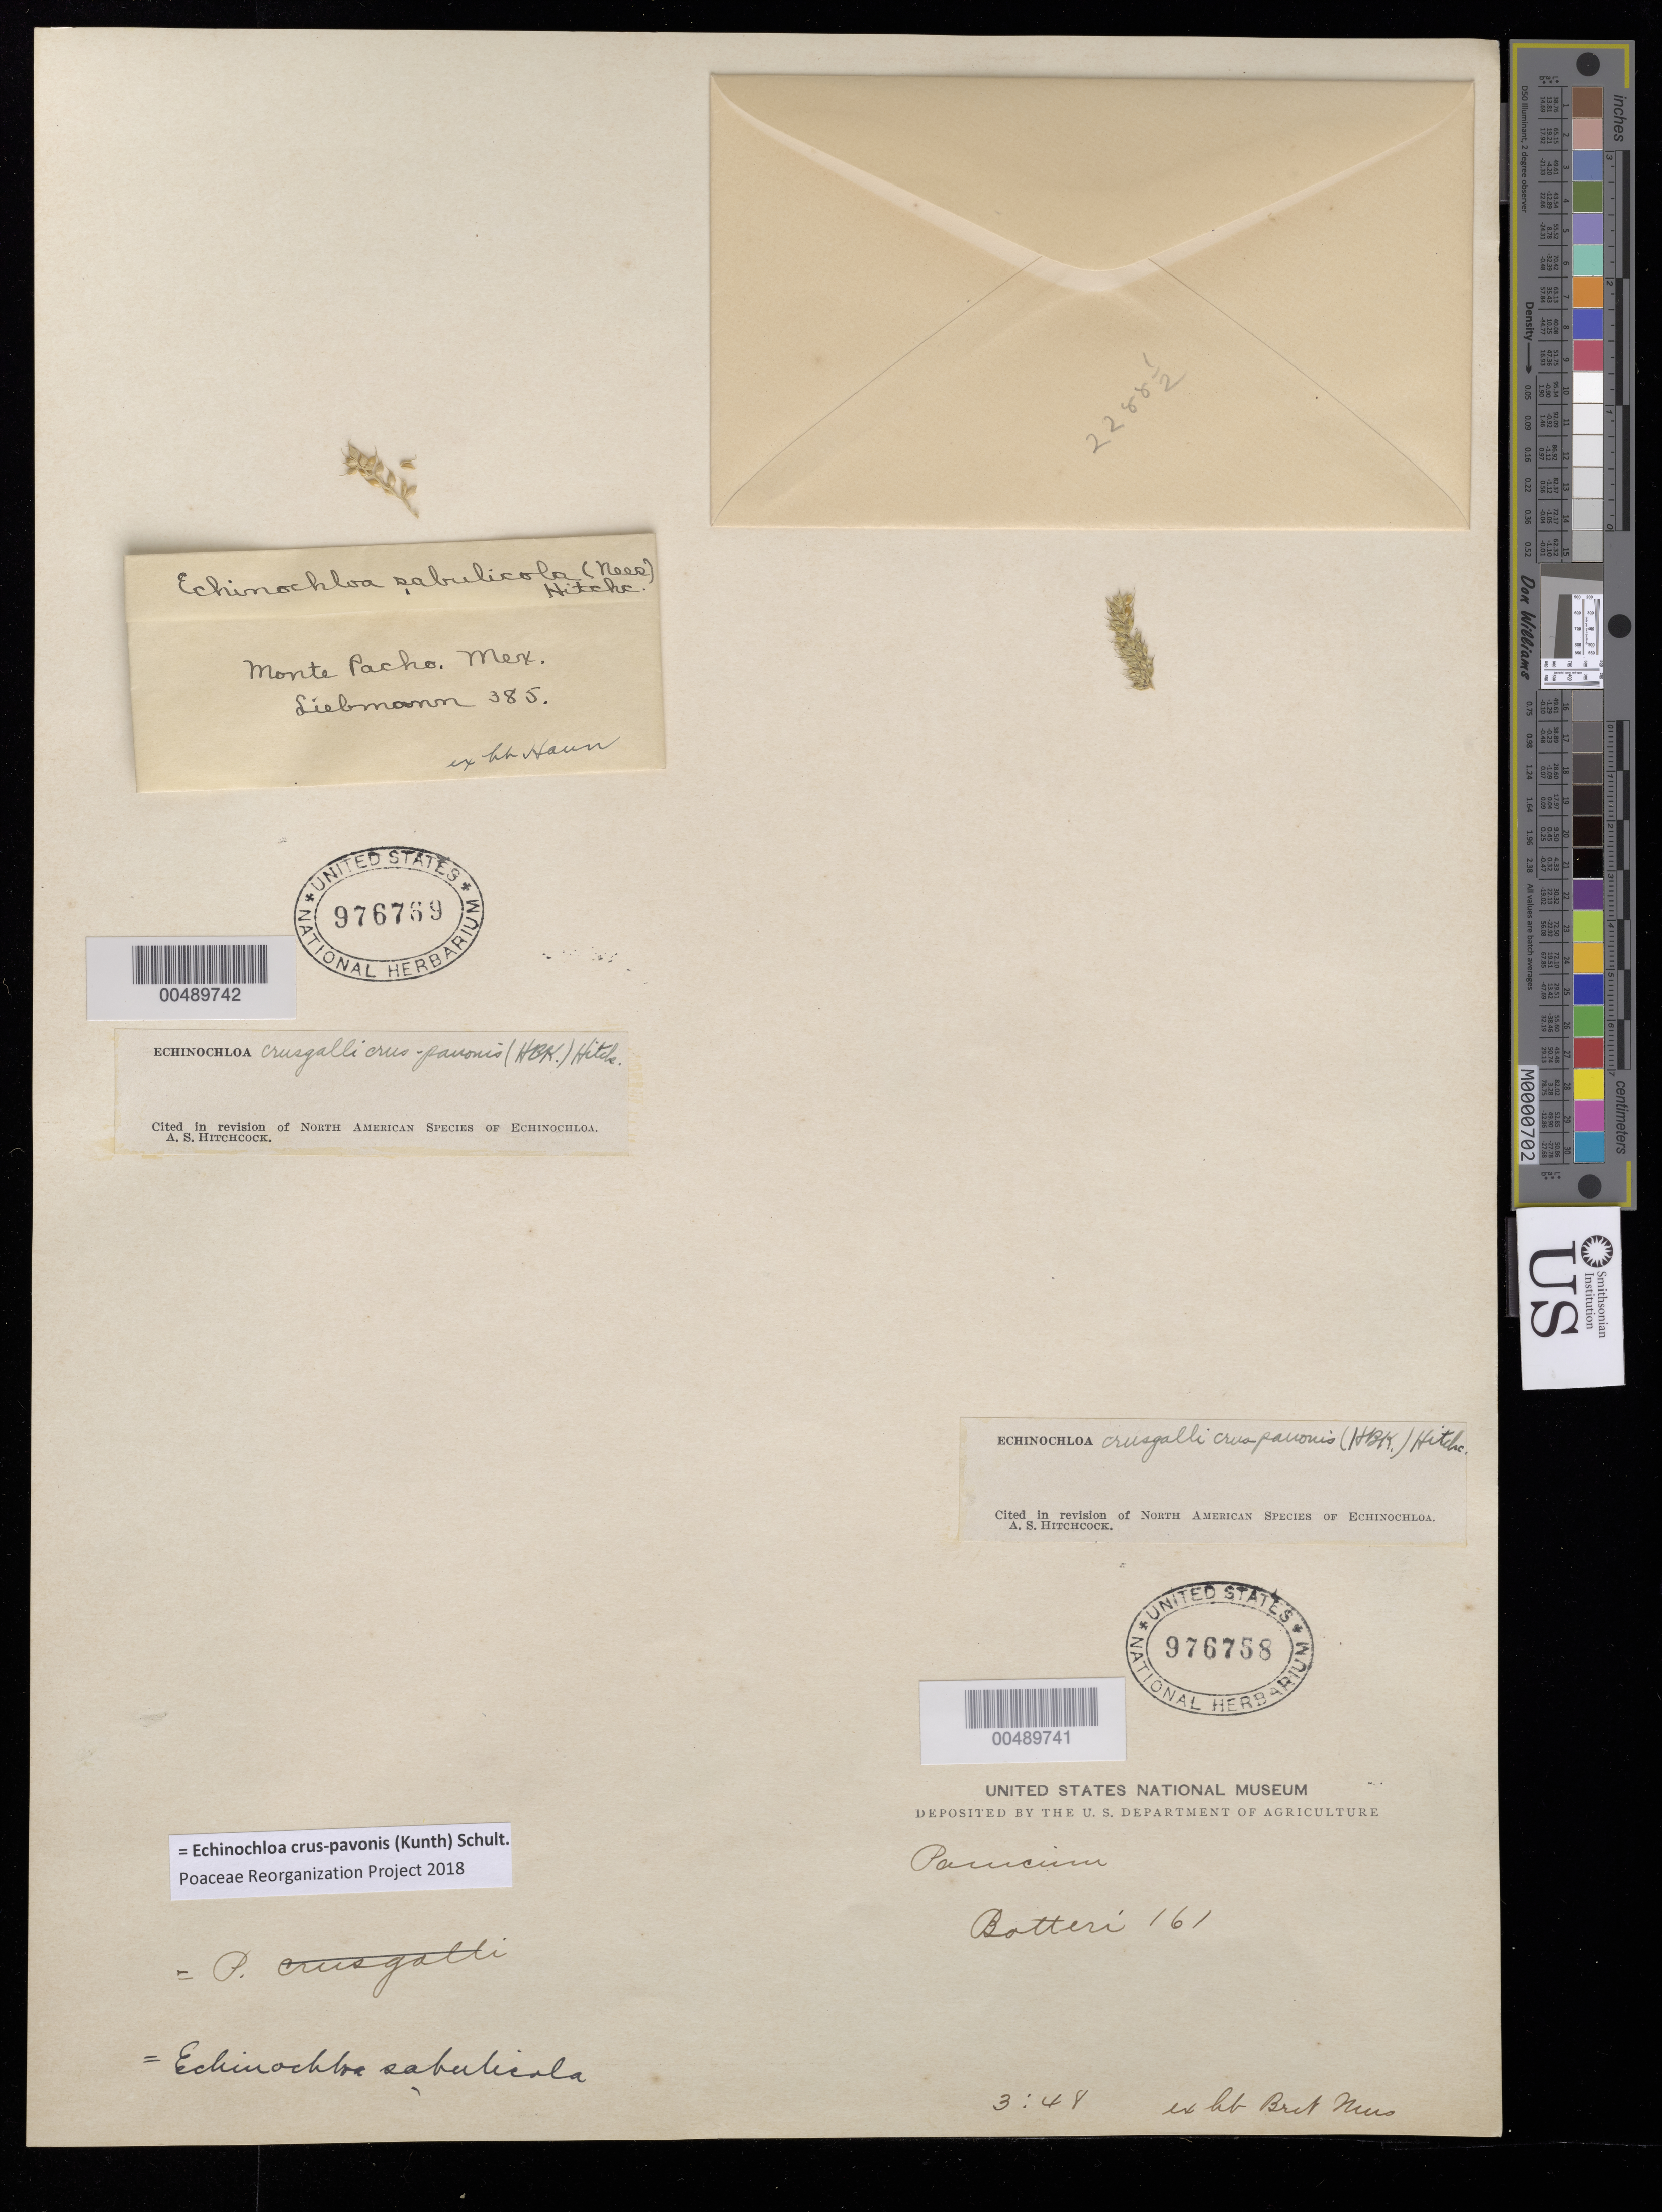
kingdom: Plantae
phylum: Tracheophyta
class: Liliopsida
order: Poales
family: Poaceae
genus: Echinochloa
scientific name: Echinochloa crus-pavonis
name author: (Kunth) Schult.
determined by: Poaceae Reorganization Project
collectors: F. M. Liebmann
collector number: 385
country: Mexico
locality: Monte Pacho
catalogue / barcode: US 976769